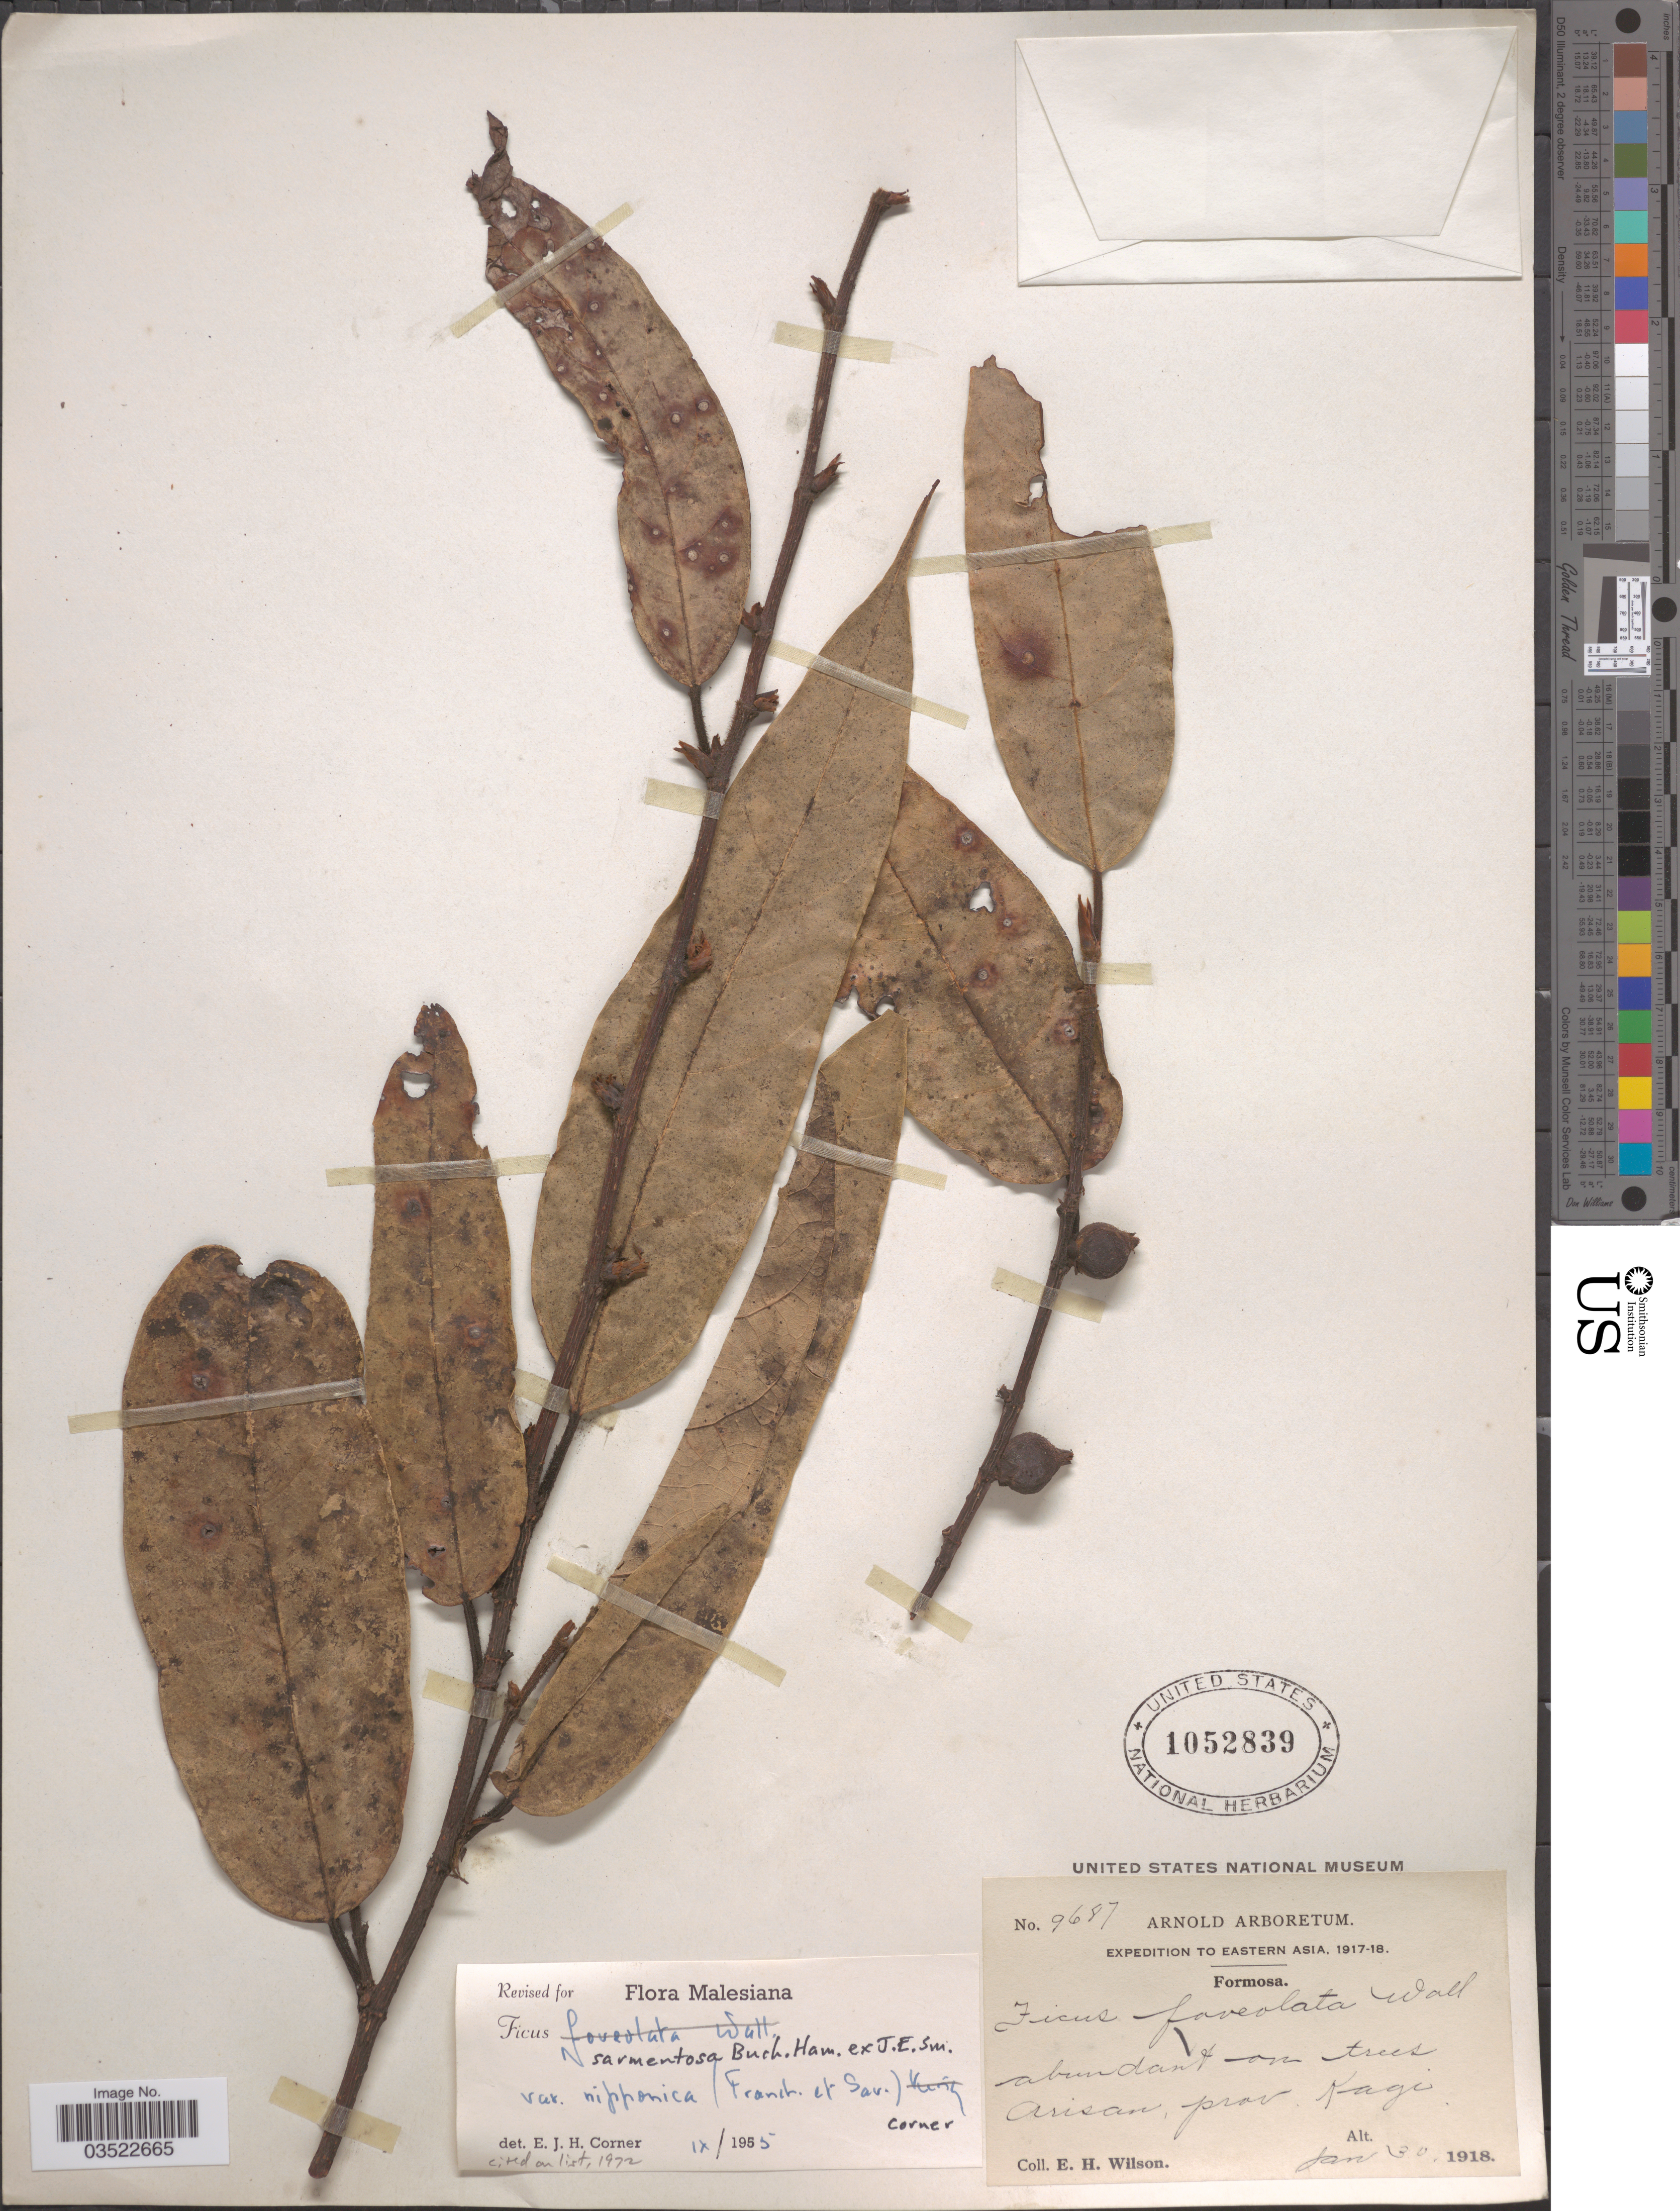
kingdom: Plantae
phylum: Tracheophyta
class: Magnoliopsida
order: Rosales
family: Moraceae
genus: Ficus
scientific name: Ficus sarmentosa var. nipponica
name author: (Franch. & Sav.) Corner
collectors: E. Wilson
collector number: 9687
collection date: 1918-01-30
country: Taiwan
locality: Expedition to Eastern Asia, 1917-18. Formosa. Arisan, prov. Kagi.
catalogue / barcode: US 1052839